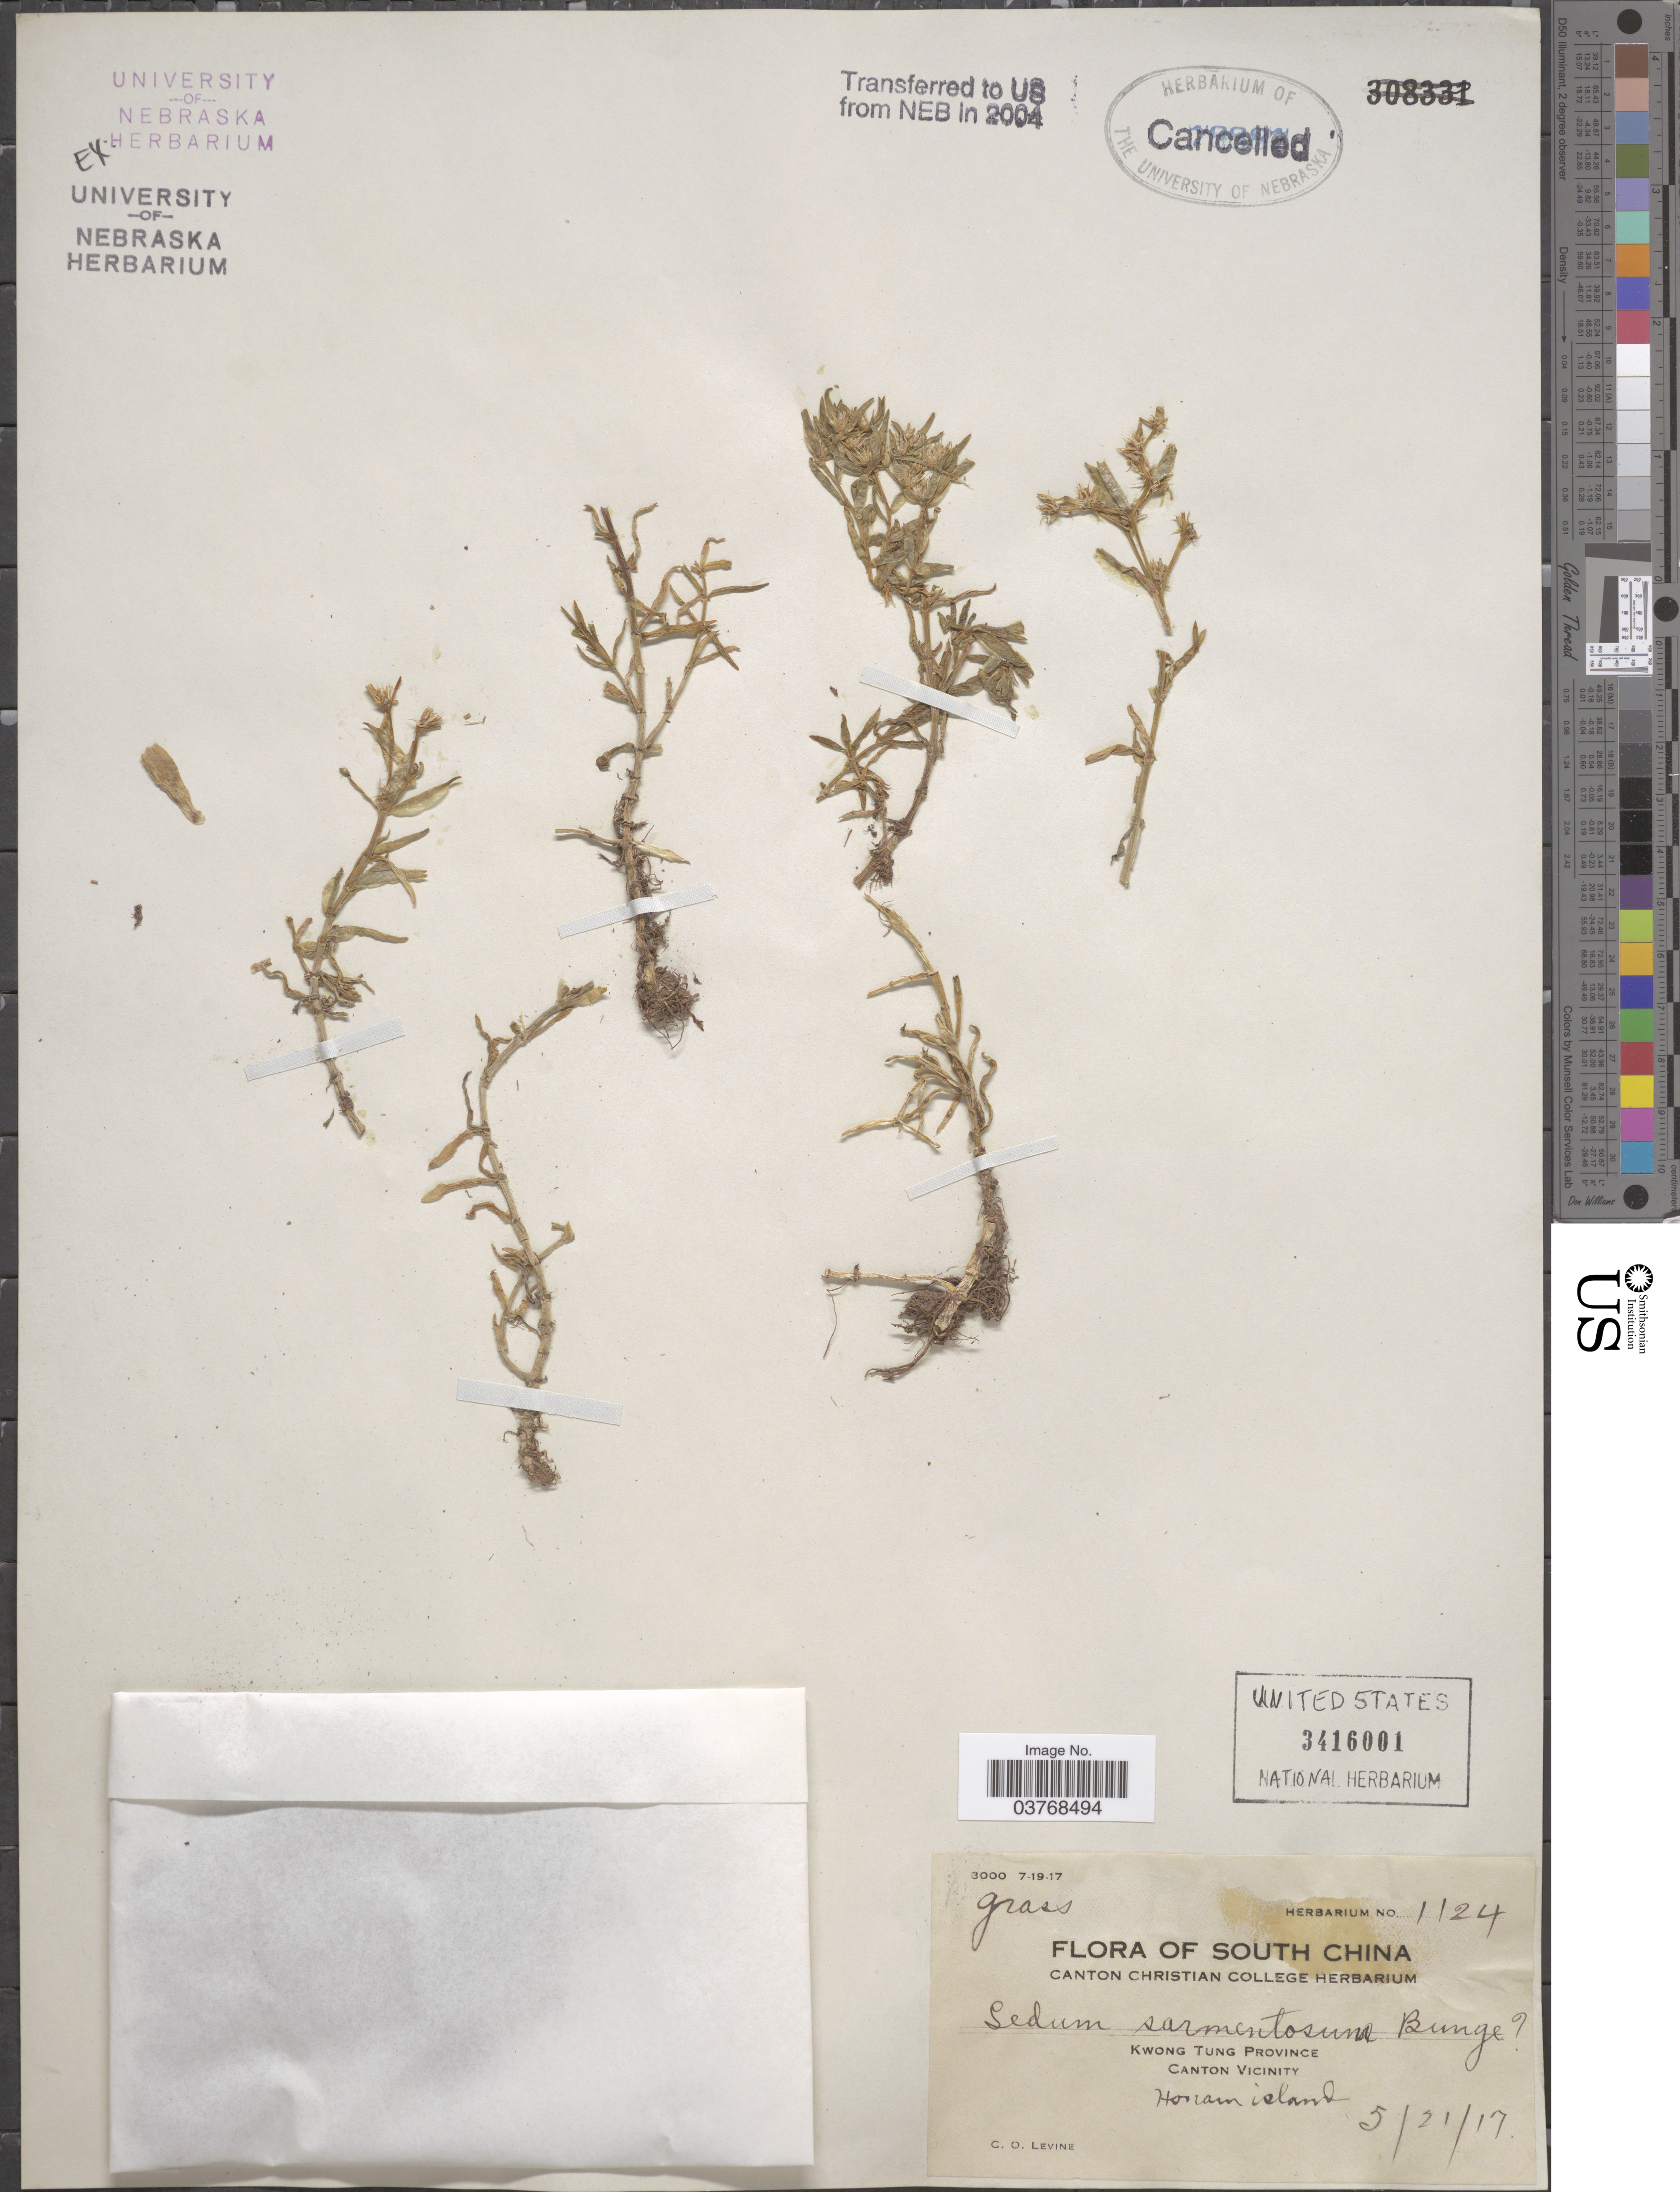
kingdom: Plantae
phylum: Tracheophyta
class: Magnoliopsida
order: Saxifragales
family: Crassulaceae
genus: Sedum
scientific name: Sedum sarmentosum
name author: Bunge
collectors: C. O. Levine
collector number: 1124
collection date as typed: Transcribed d/m/y: 21/5/17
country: China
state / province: Guangdong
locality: South China. Kwong Tung Province. Canton Vicinity. Honam island.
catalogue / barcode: US 3416001